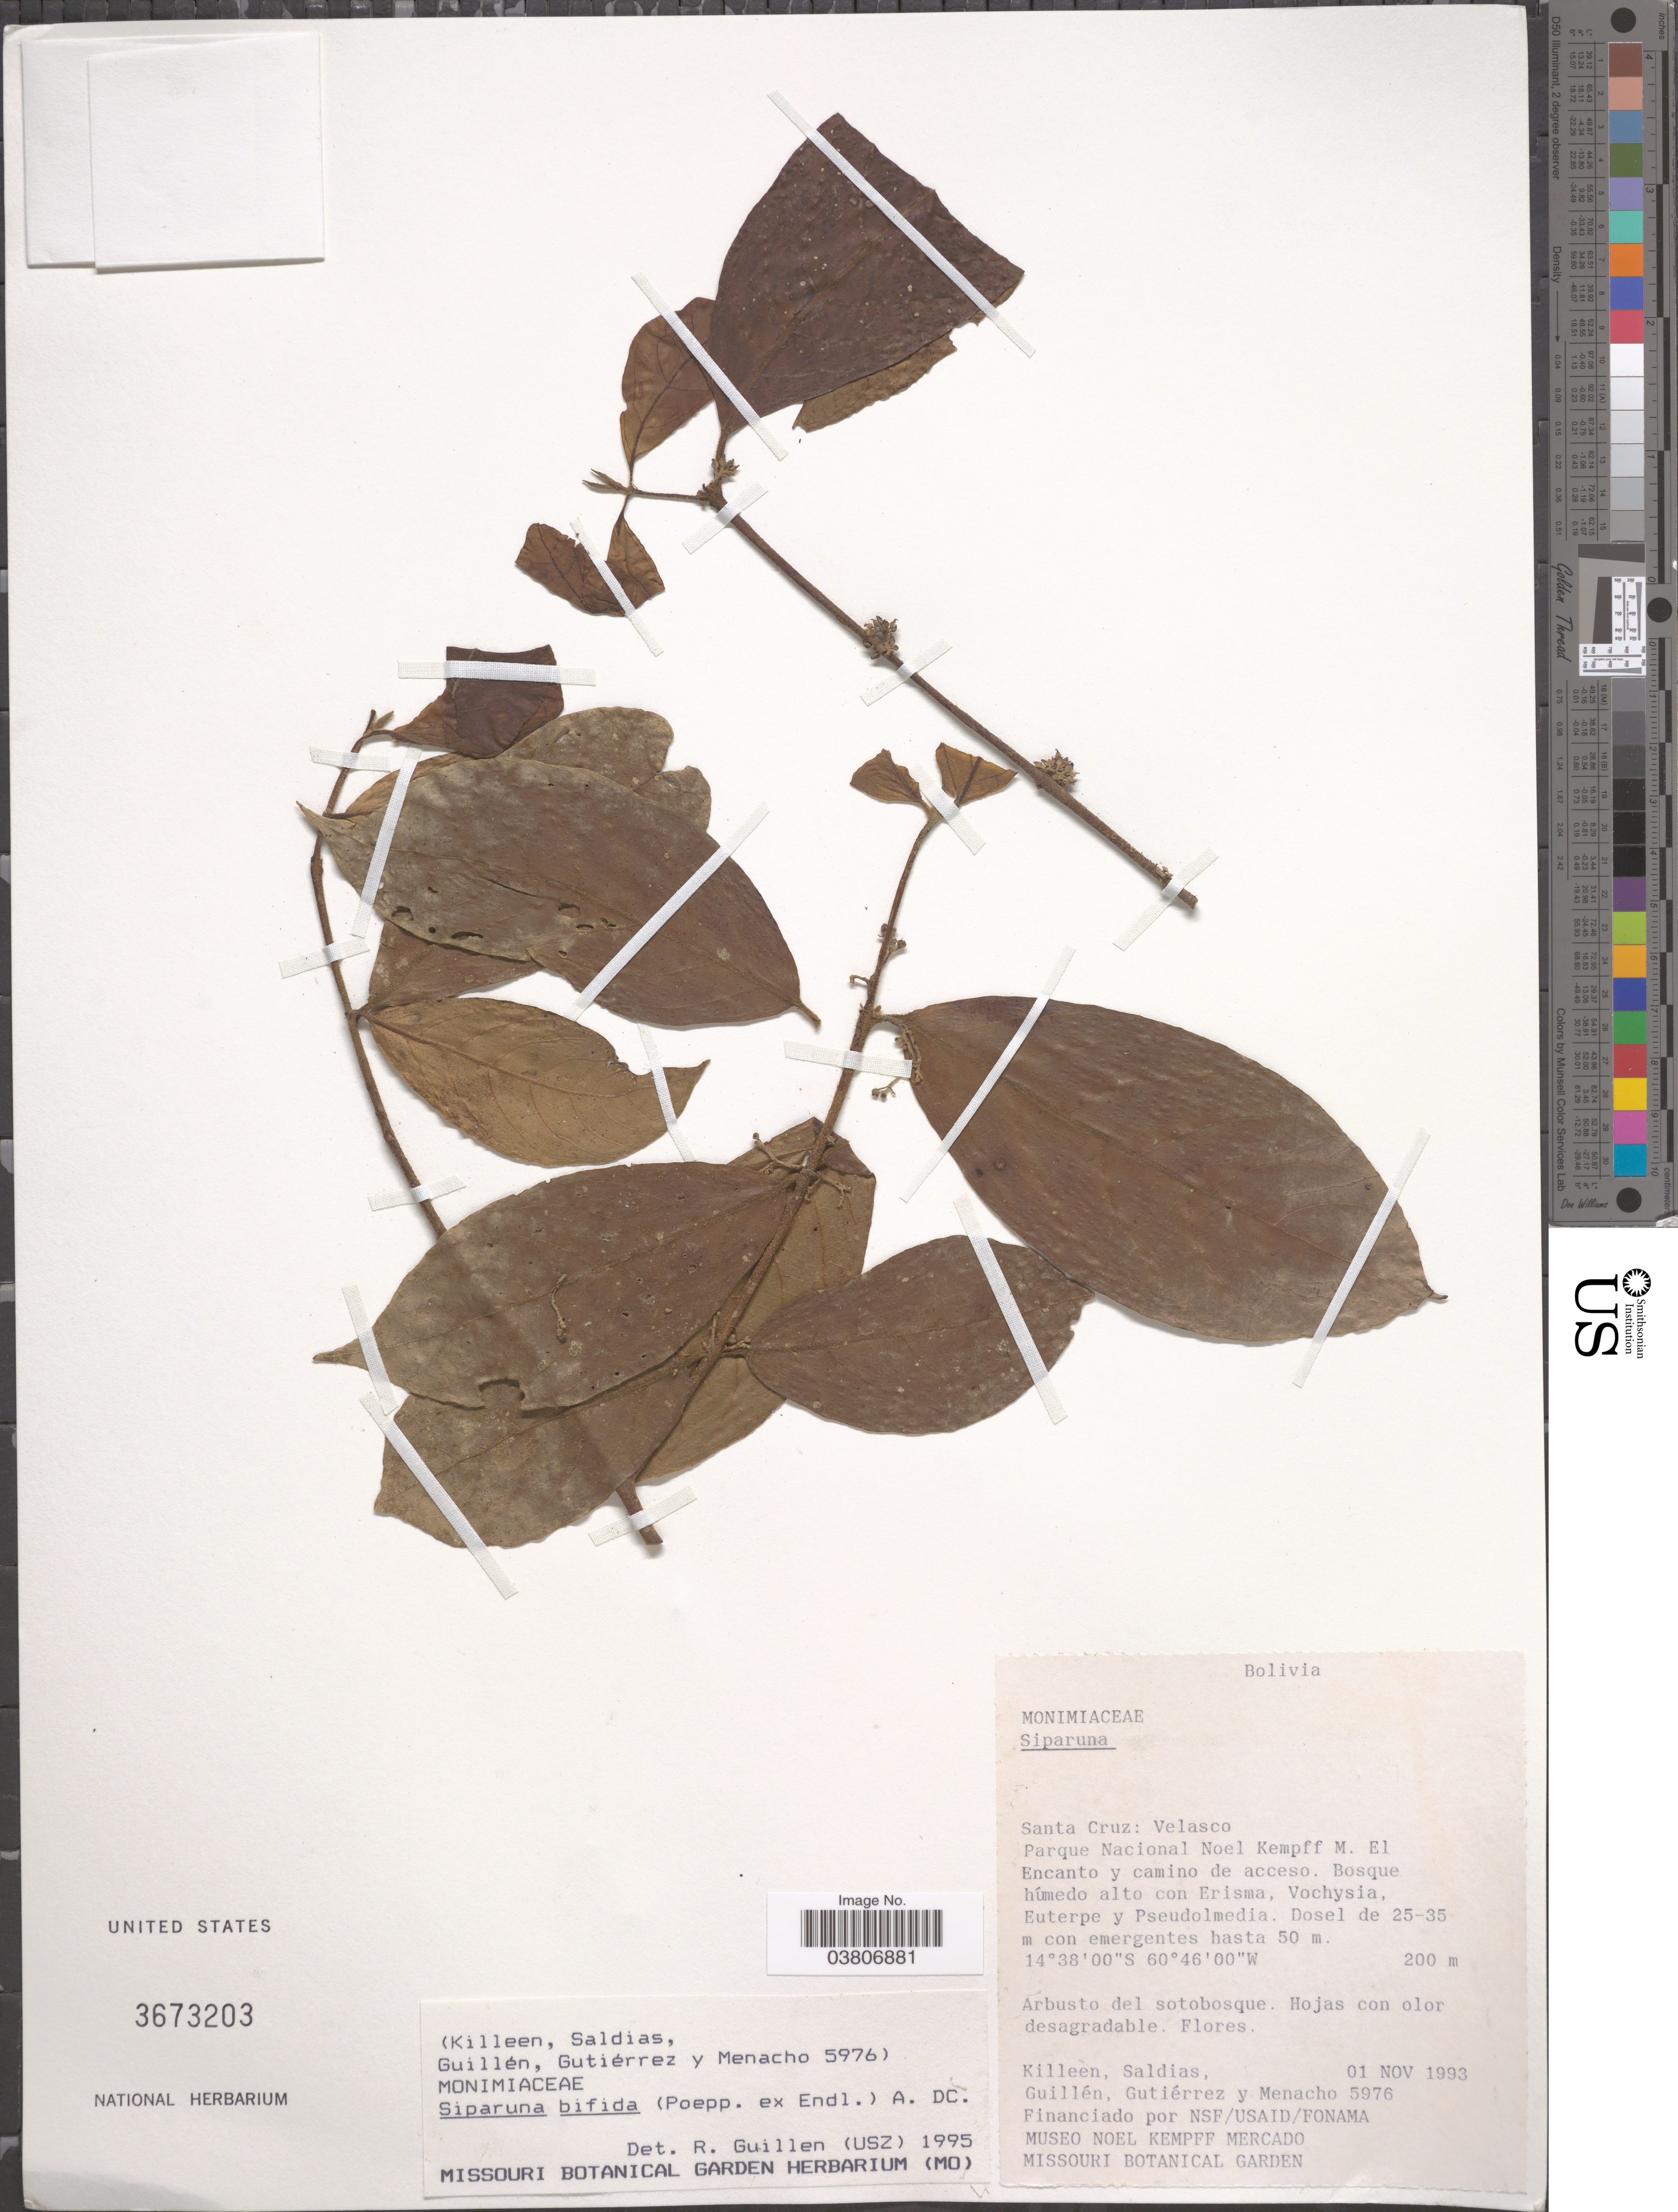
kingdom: Plantae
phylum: Tracheophyta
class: Magnoliopsida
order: Laurales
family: Siparunaceae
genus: Siparuna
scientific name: Siparuna bifida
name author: (Poepp. & Endl.) A. DC.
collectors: Killeen, --, -. Saldias, -- Guillen, Gutiérrez, -- & Menacho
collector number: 5976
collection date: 1993-11-01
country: Bolivia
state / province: Santa Cruz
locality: Velasco. Parque Nacional Noel Kempff M. El Encanto y camino de acceso.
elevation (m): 200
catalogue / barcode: US 3673203